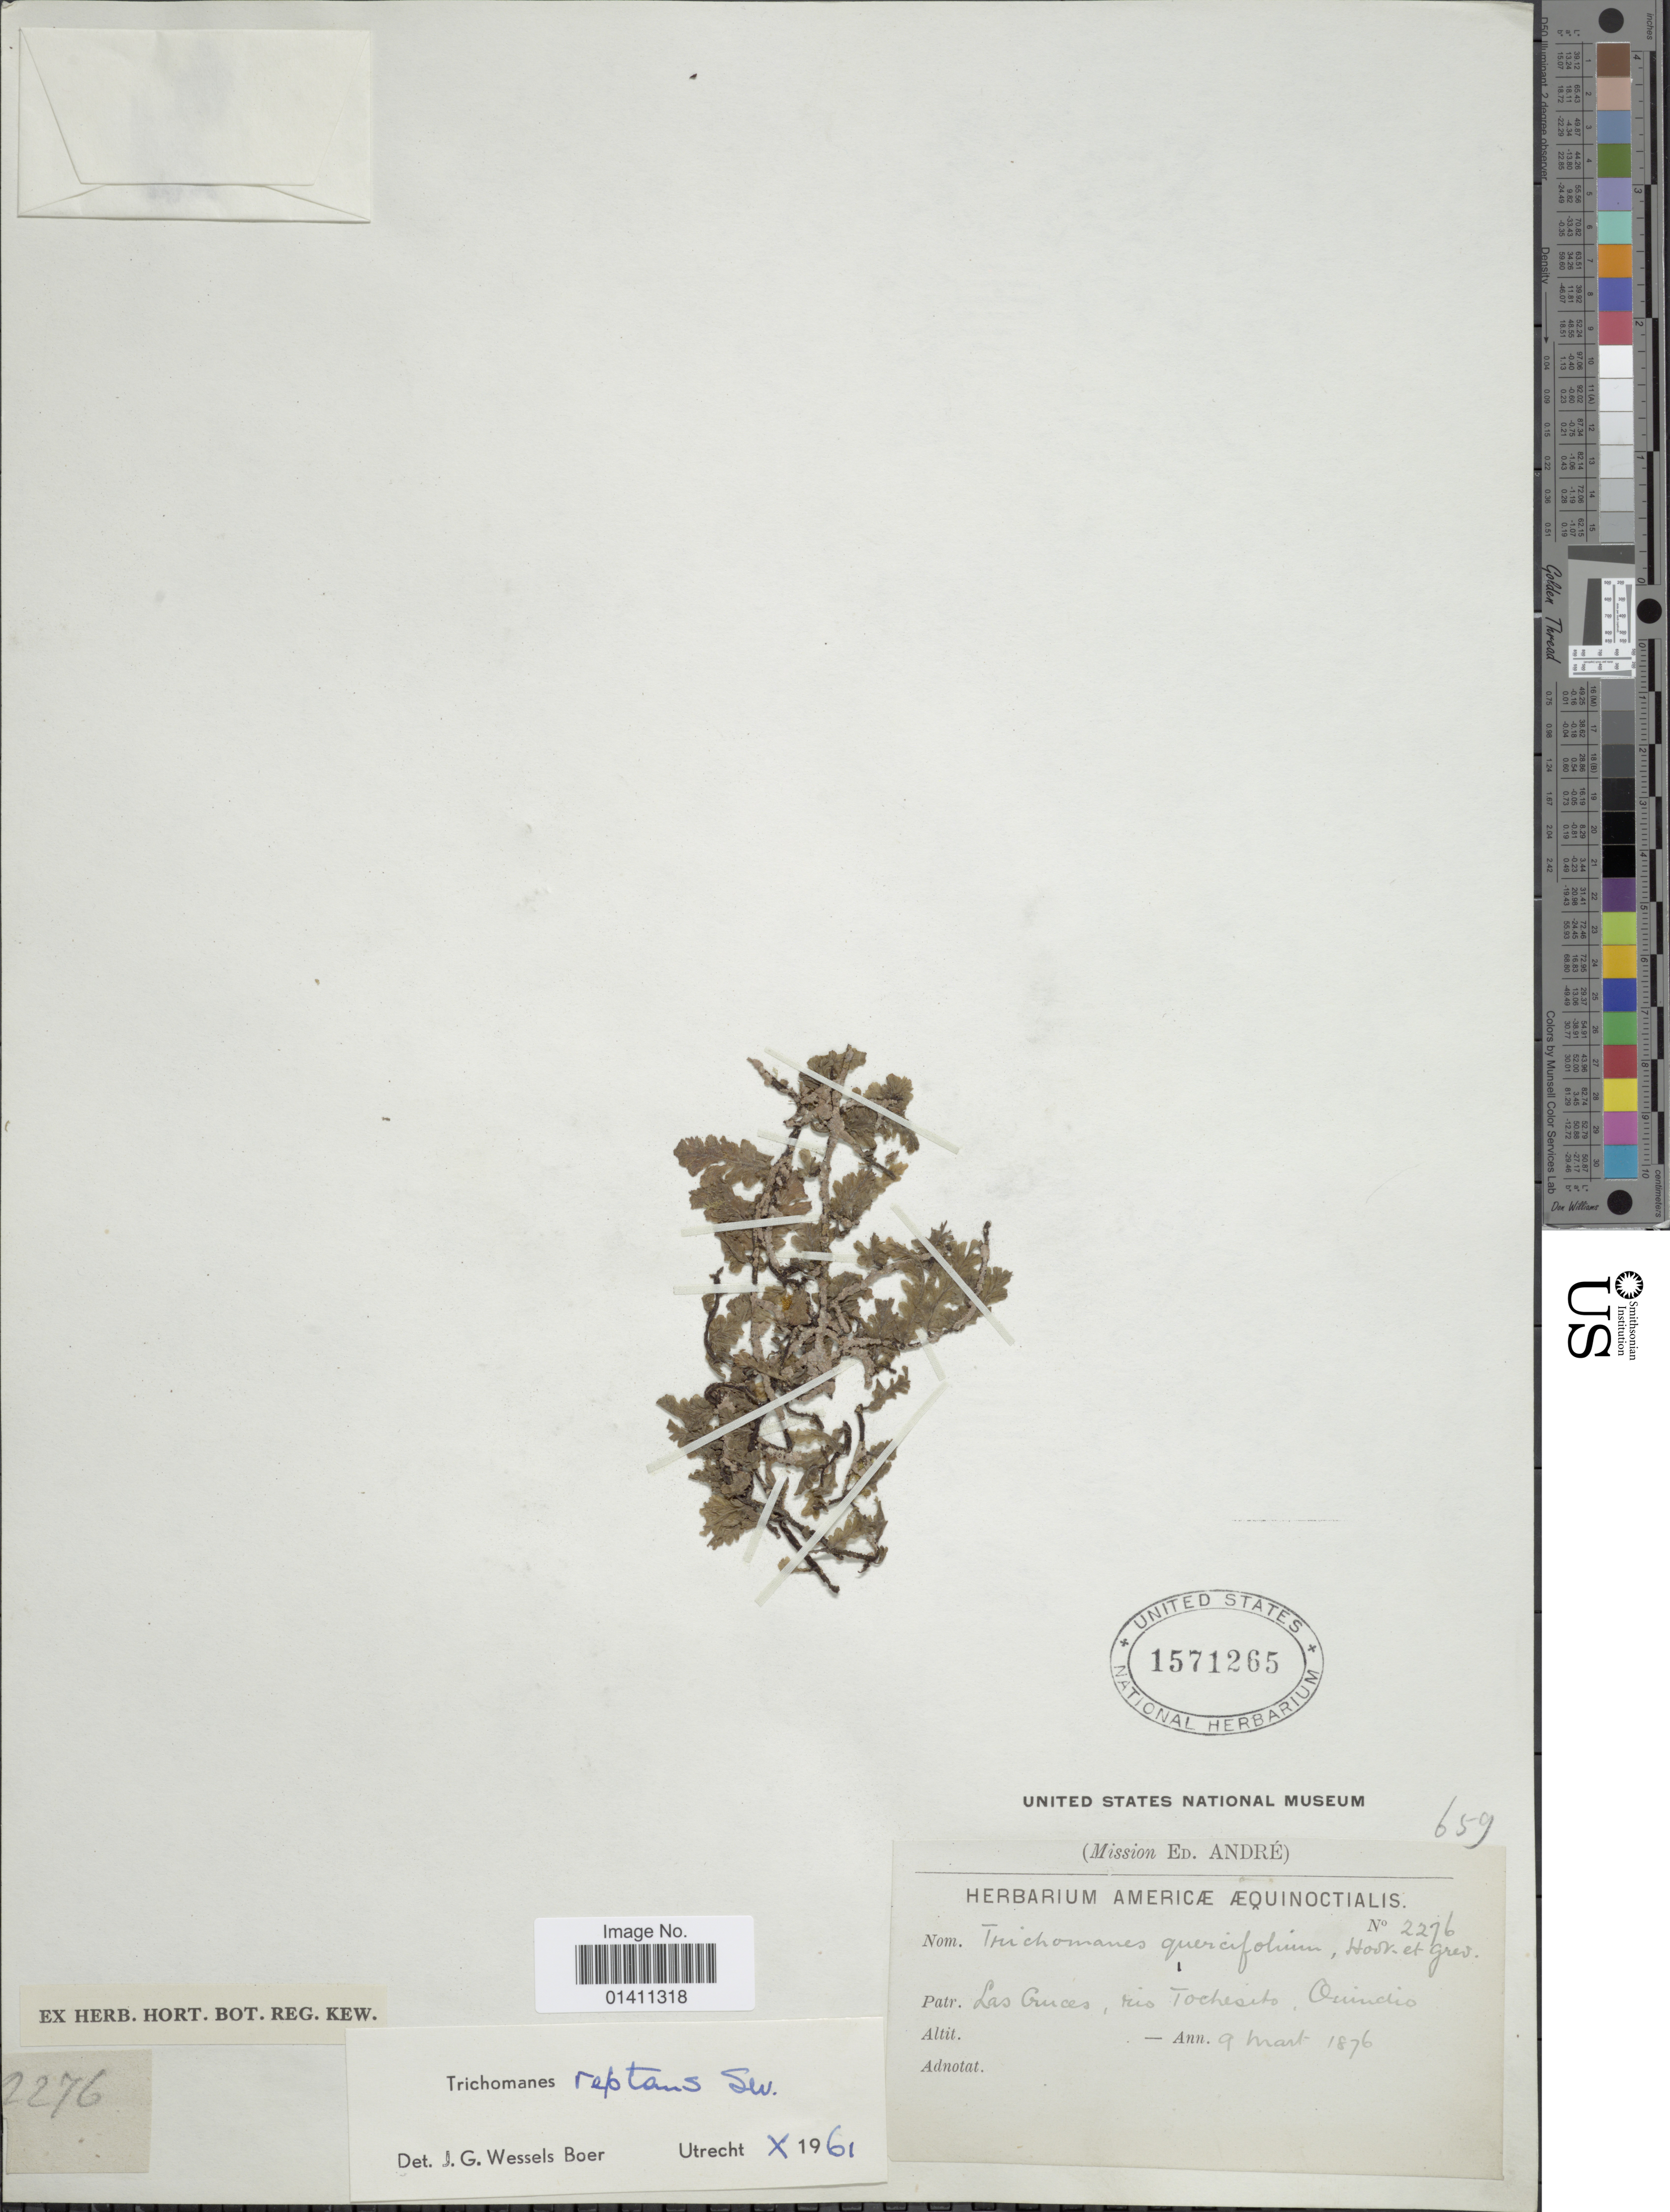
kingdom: Plantae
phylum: Tracheophyta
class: Polypodiopsida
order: Hymenophyllales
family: Hymenophyllaceae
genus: Didymoglossum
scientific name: Didymoglossum reptans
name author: (Sw.) C. Presl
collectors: E. Andre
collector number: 2276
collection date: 1876-03-09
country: Colombia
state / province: Quindío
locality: Las Cruces, rio Tochesito.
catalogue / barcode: US 1571265